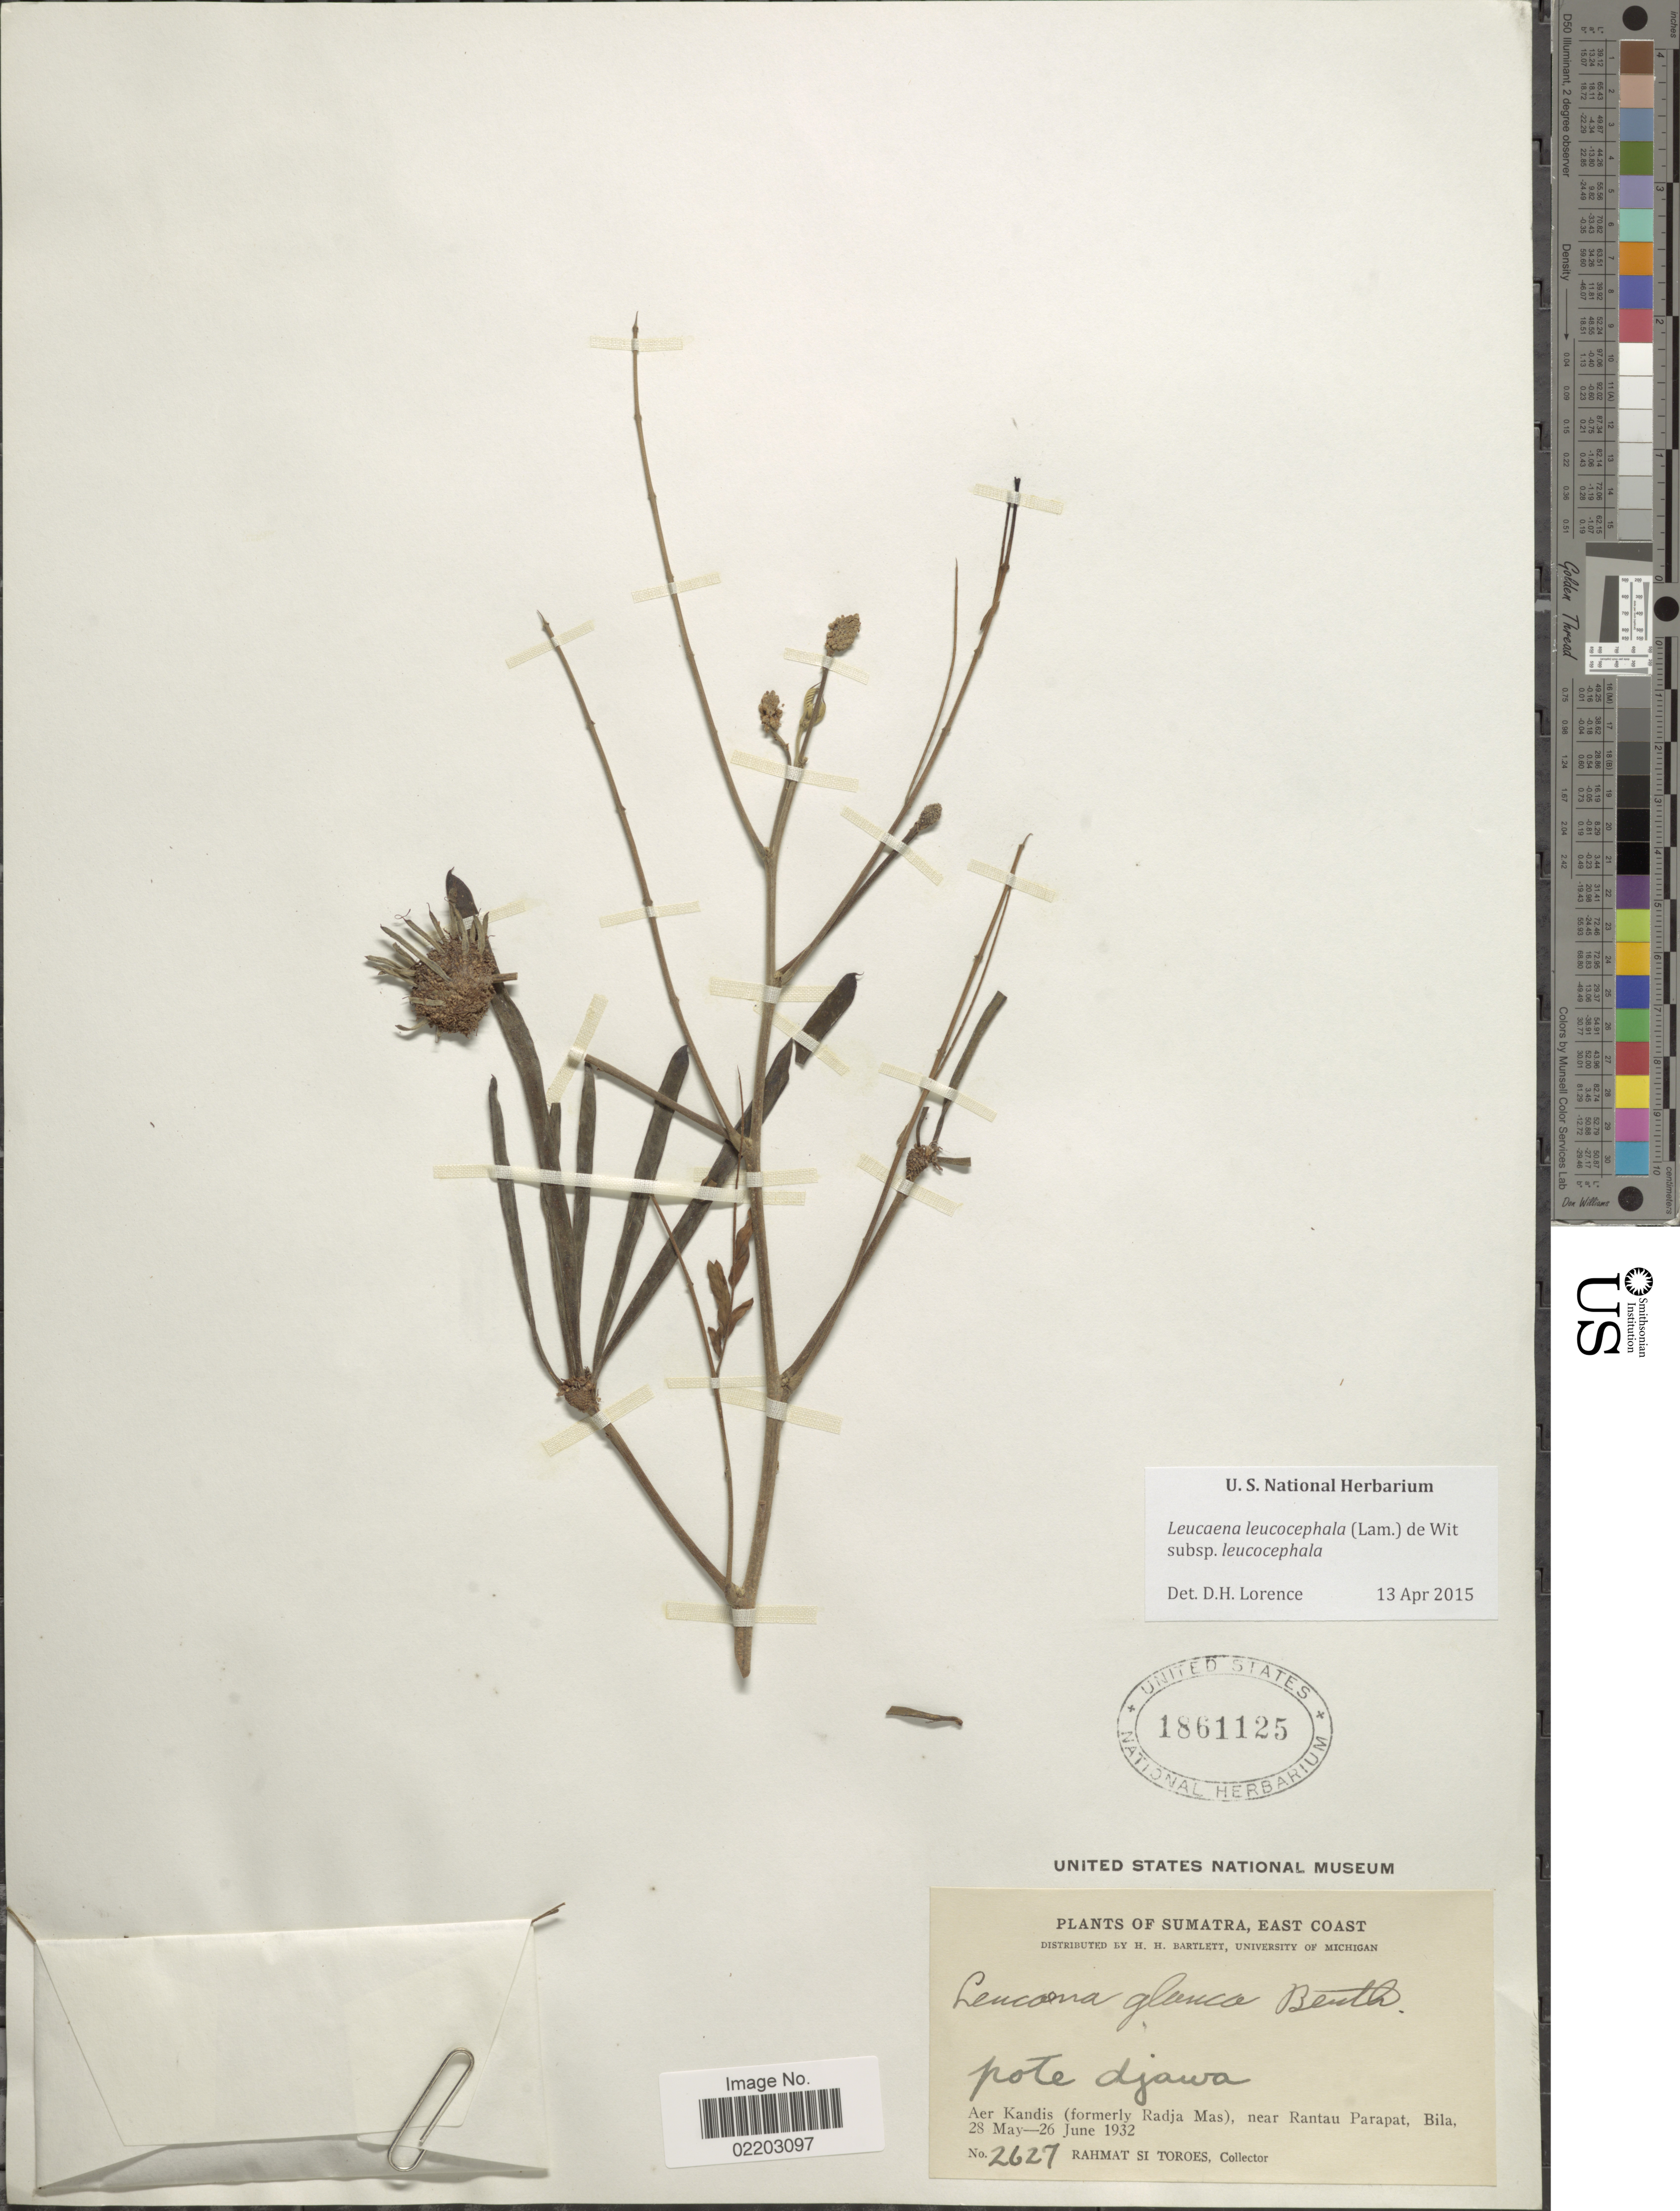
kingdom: Plantae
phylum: Tracheophyta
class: Magnoliopsida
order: Fabales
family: Fabaceae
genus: Leucaena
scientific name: Leucaena leucocephala subsp. leucocephala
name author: (Lam.) de Wit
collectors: Rahmat Si Boeea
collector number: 2627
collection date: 1932-05-28/1932-06-26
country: Indonesia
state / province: Sumatra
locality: Sumatra, East Coast. Aer Kandis (formerly Radja Mas), near Rantau Parapat, Bila.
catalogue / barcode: US 1861125